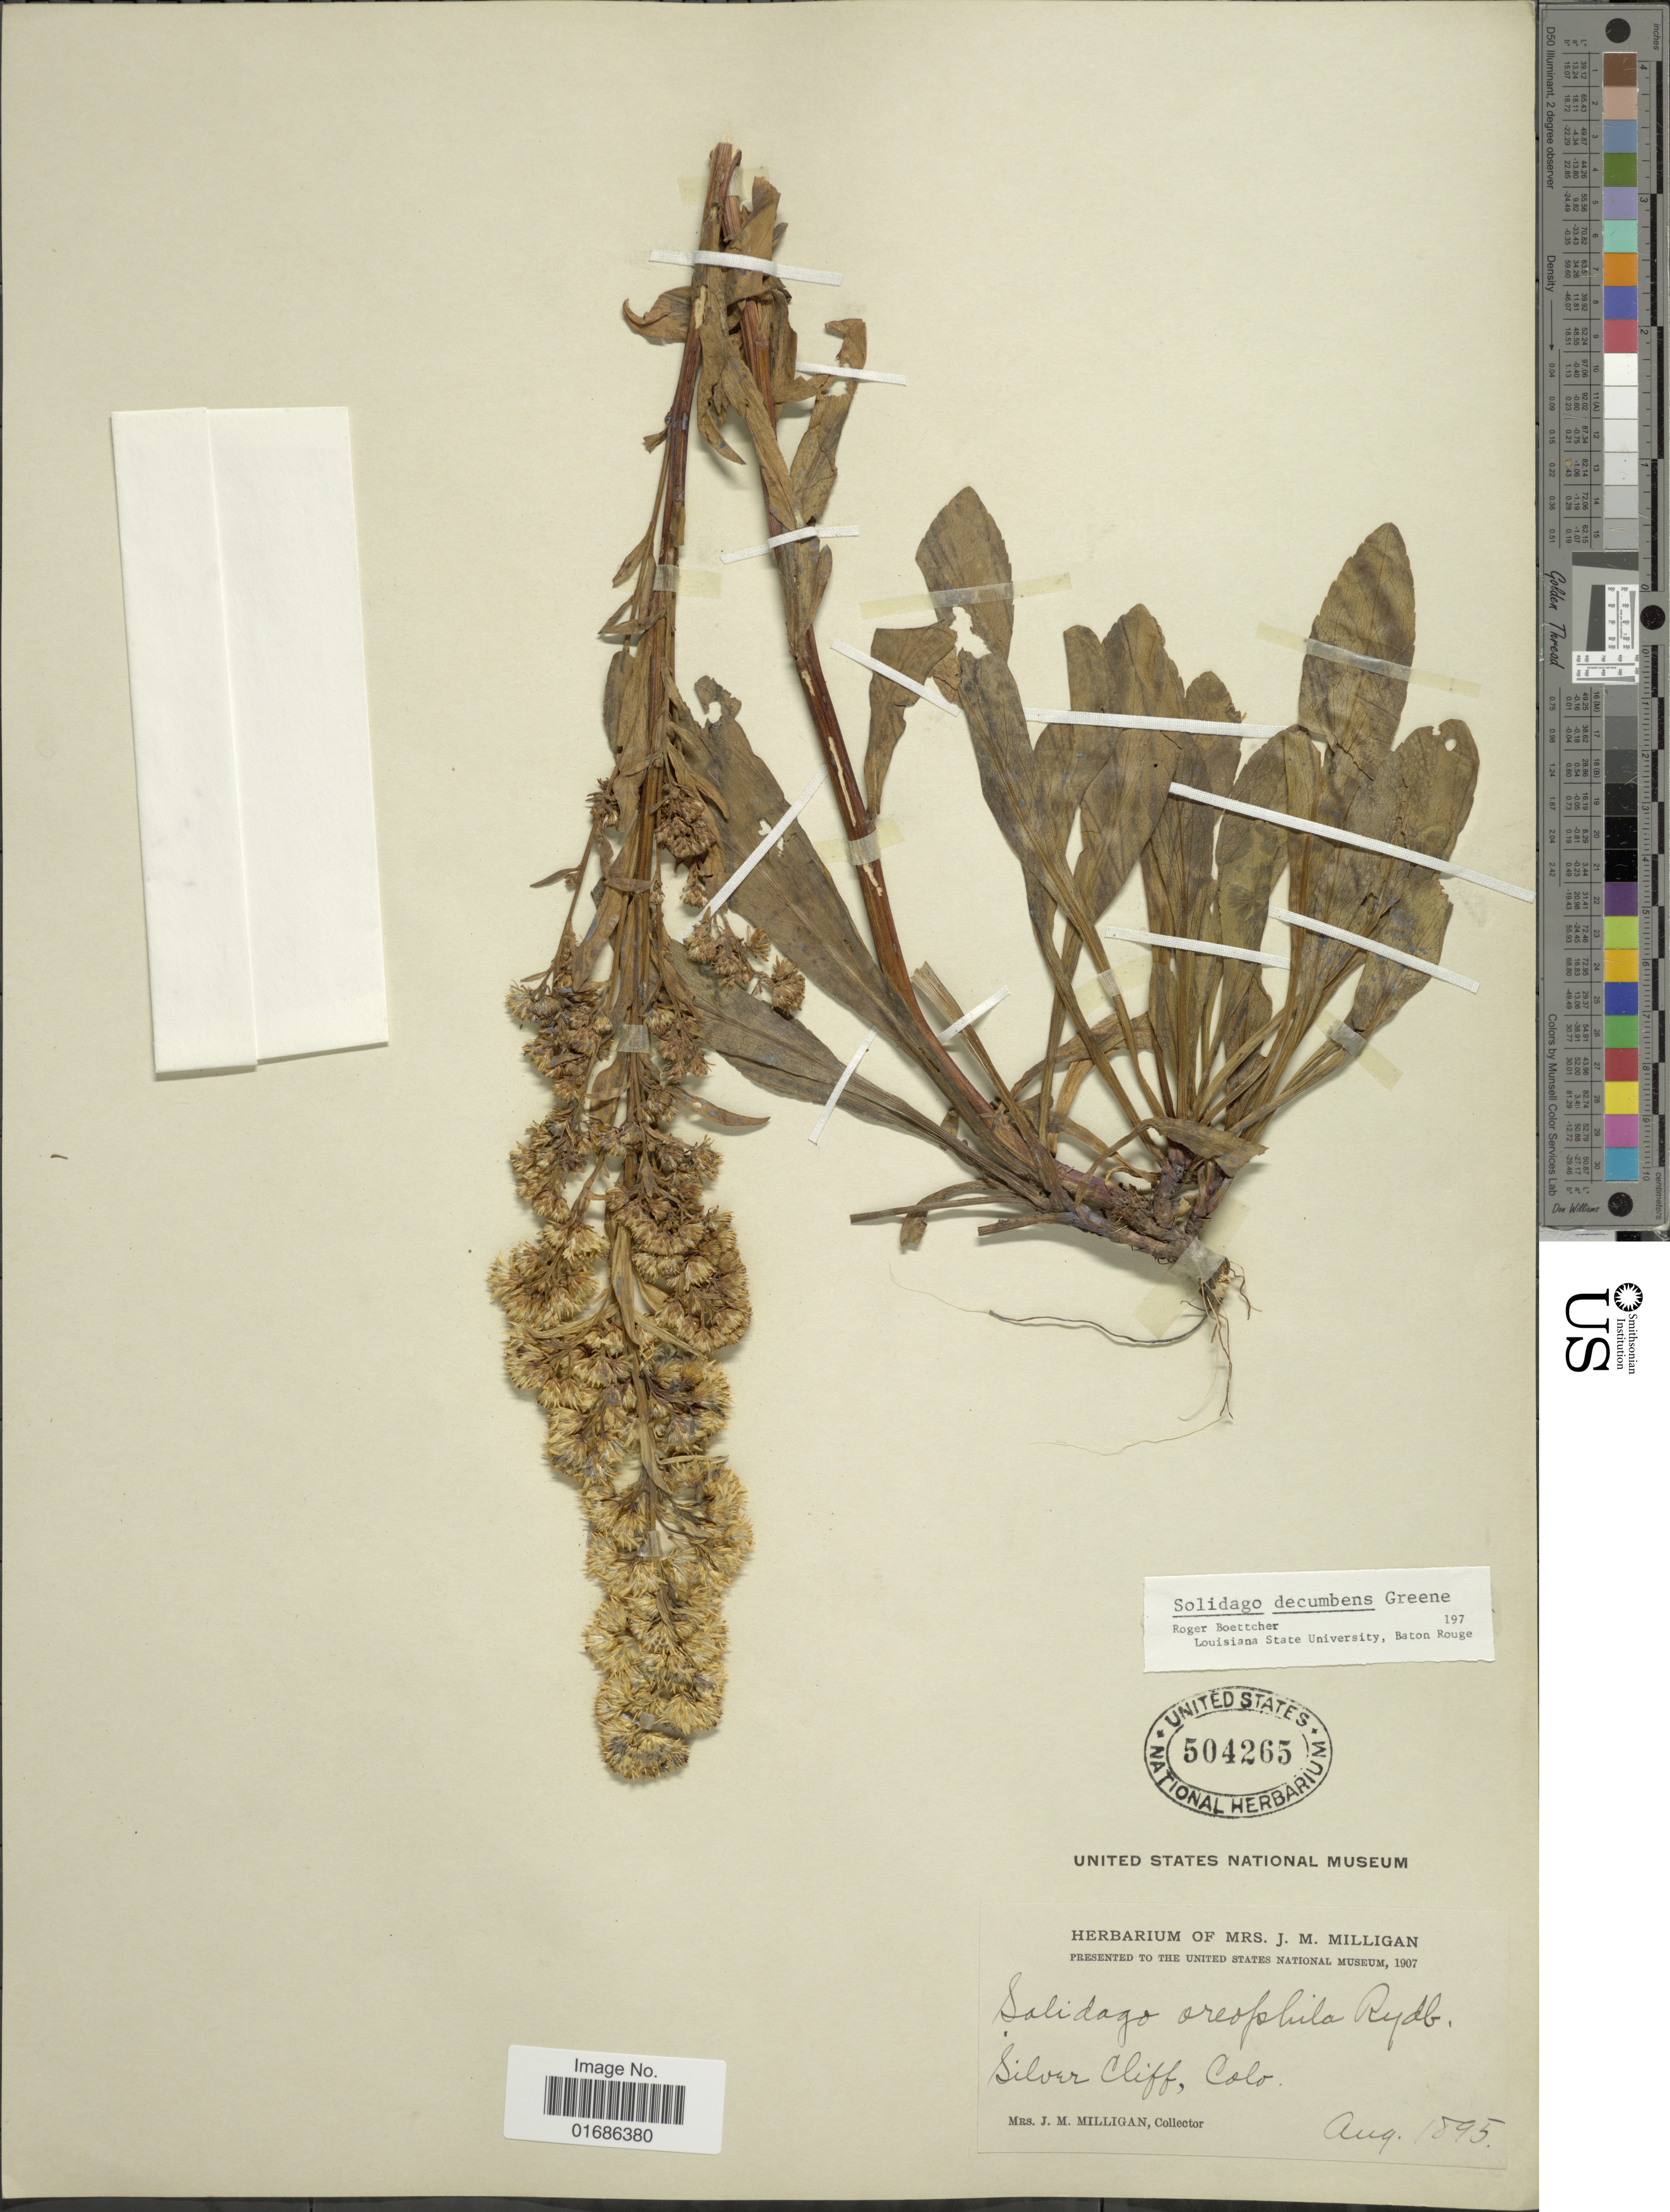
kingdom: Plantae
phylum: Tracheophyta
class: Magnoliopsida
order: Asterales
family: Asteraceae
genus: Solidago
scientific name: Solidago decumbens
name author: Greene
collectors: J. M. Milligan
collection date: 1895-08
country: United States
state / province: Colorado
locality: Silver Cliff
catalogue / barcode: US 504265